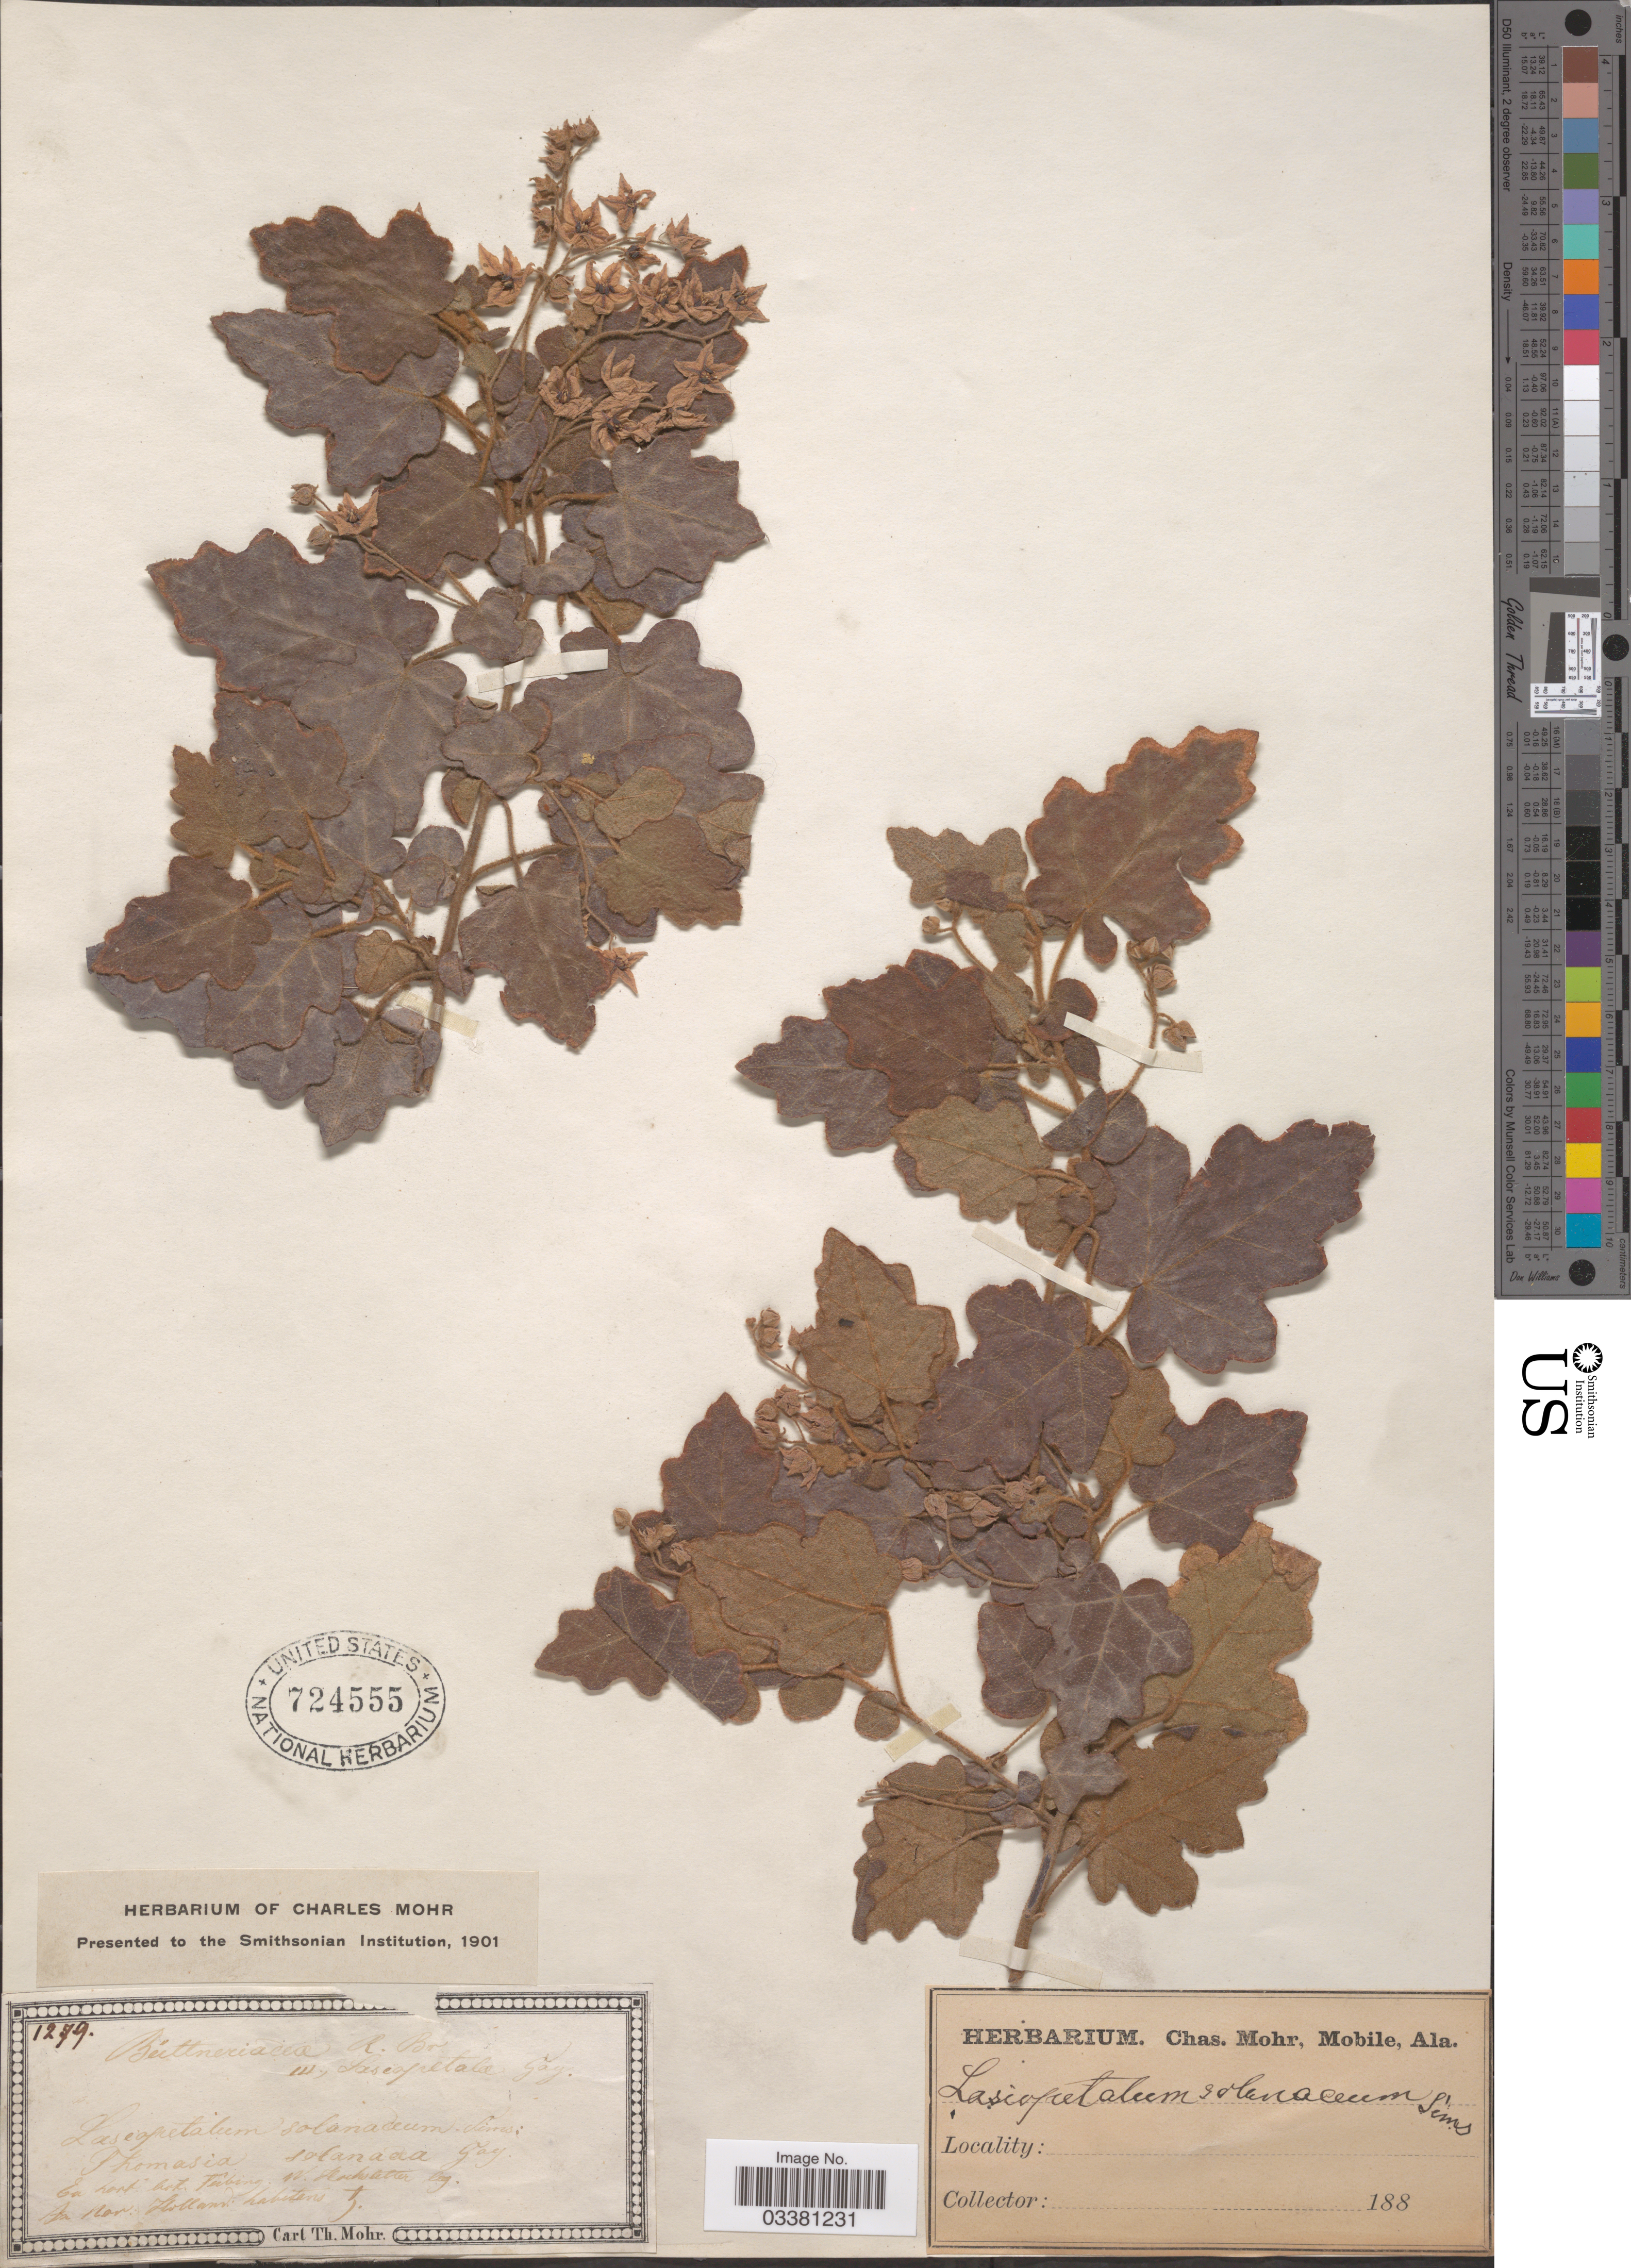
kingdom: Plantae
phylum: Tracheophyta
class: Magnoliopsida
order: Malvales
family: Malvaceae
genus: Lasiopetalum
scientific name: Lasiopetalum solanaceum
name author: Sims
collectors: W. Hackstetter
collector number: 1279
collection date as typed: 188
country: United States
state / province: Alabama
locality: Ex hort. bot. Fubing [interpreted]. In Nor Holland: habitens. [interpreted]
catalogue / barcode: US 724555